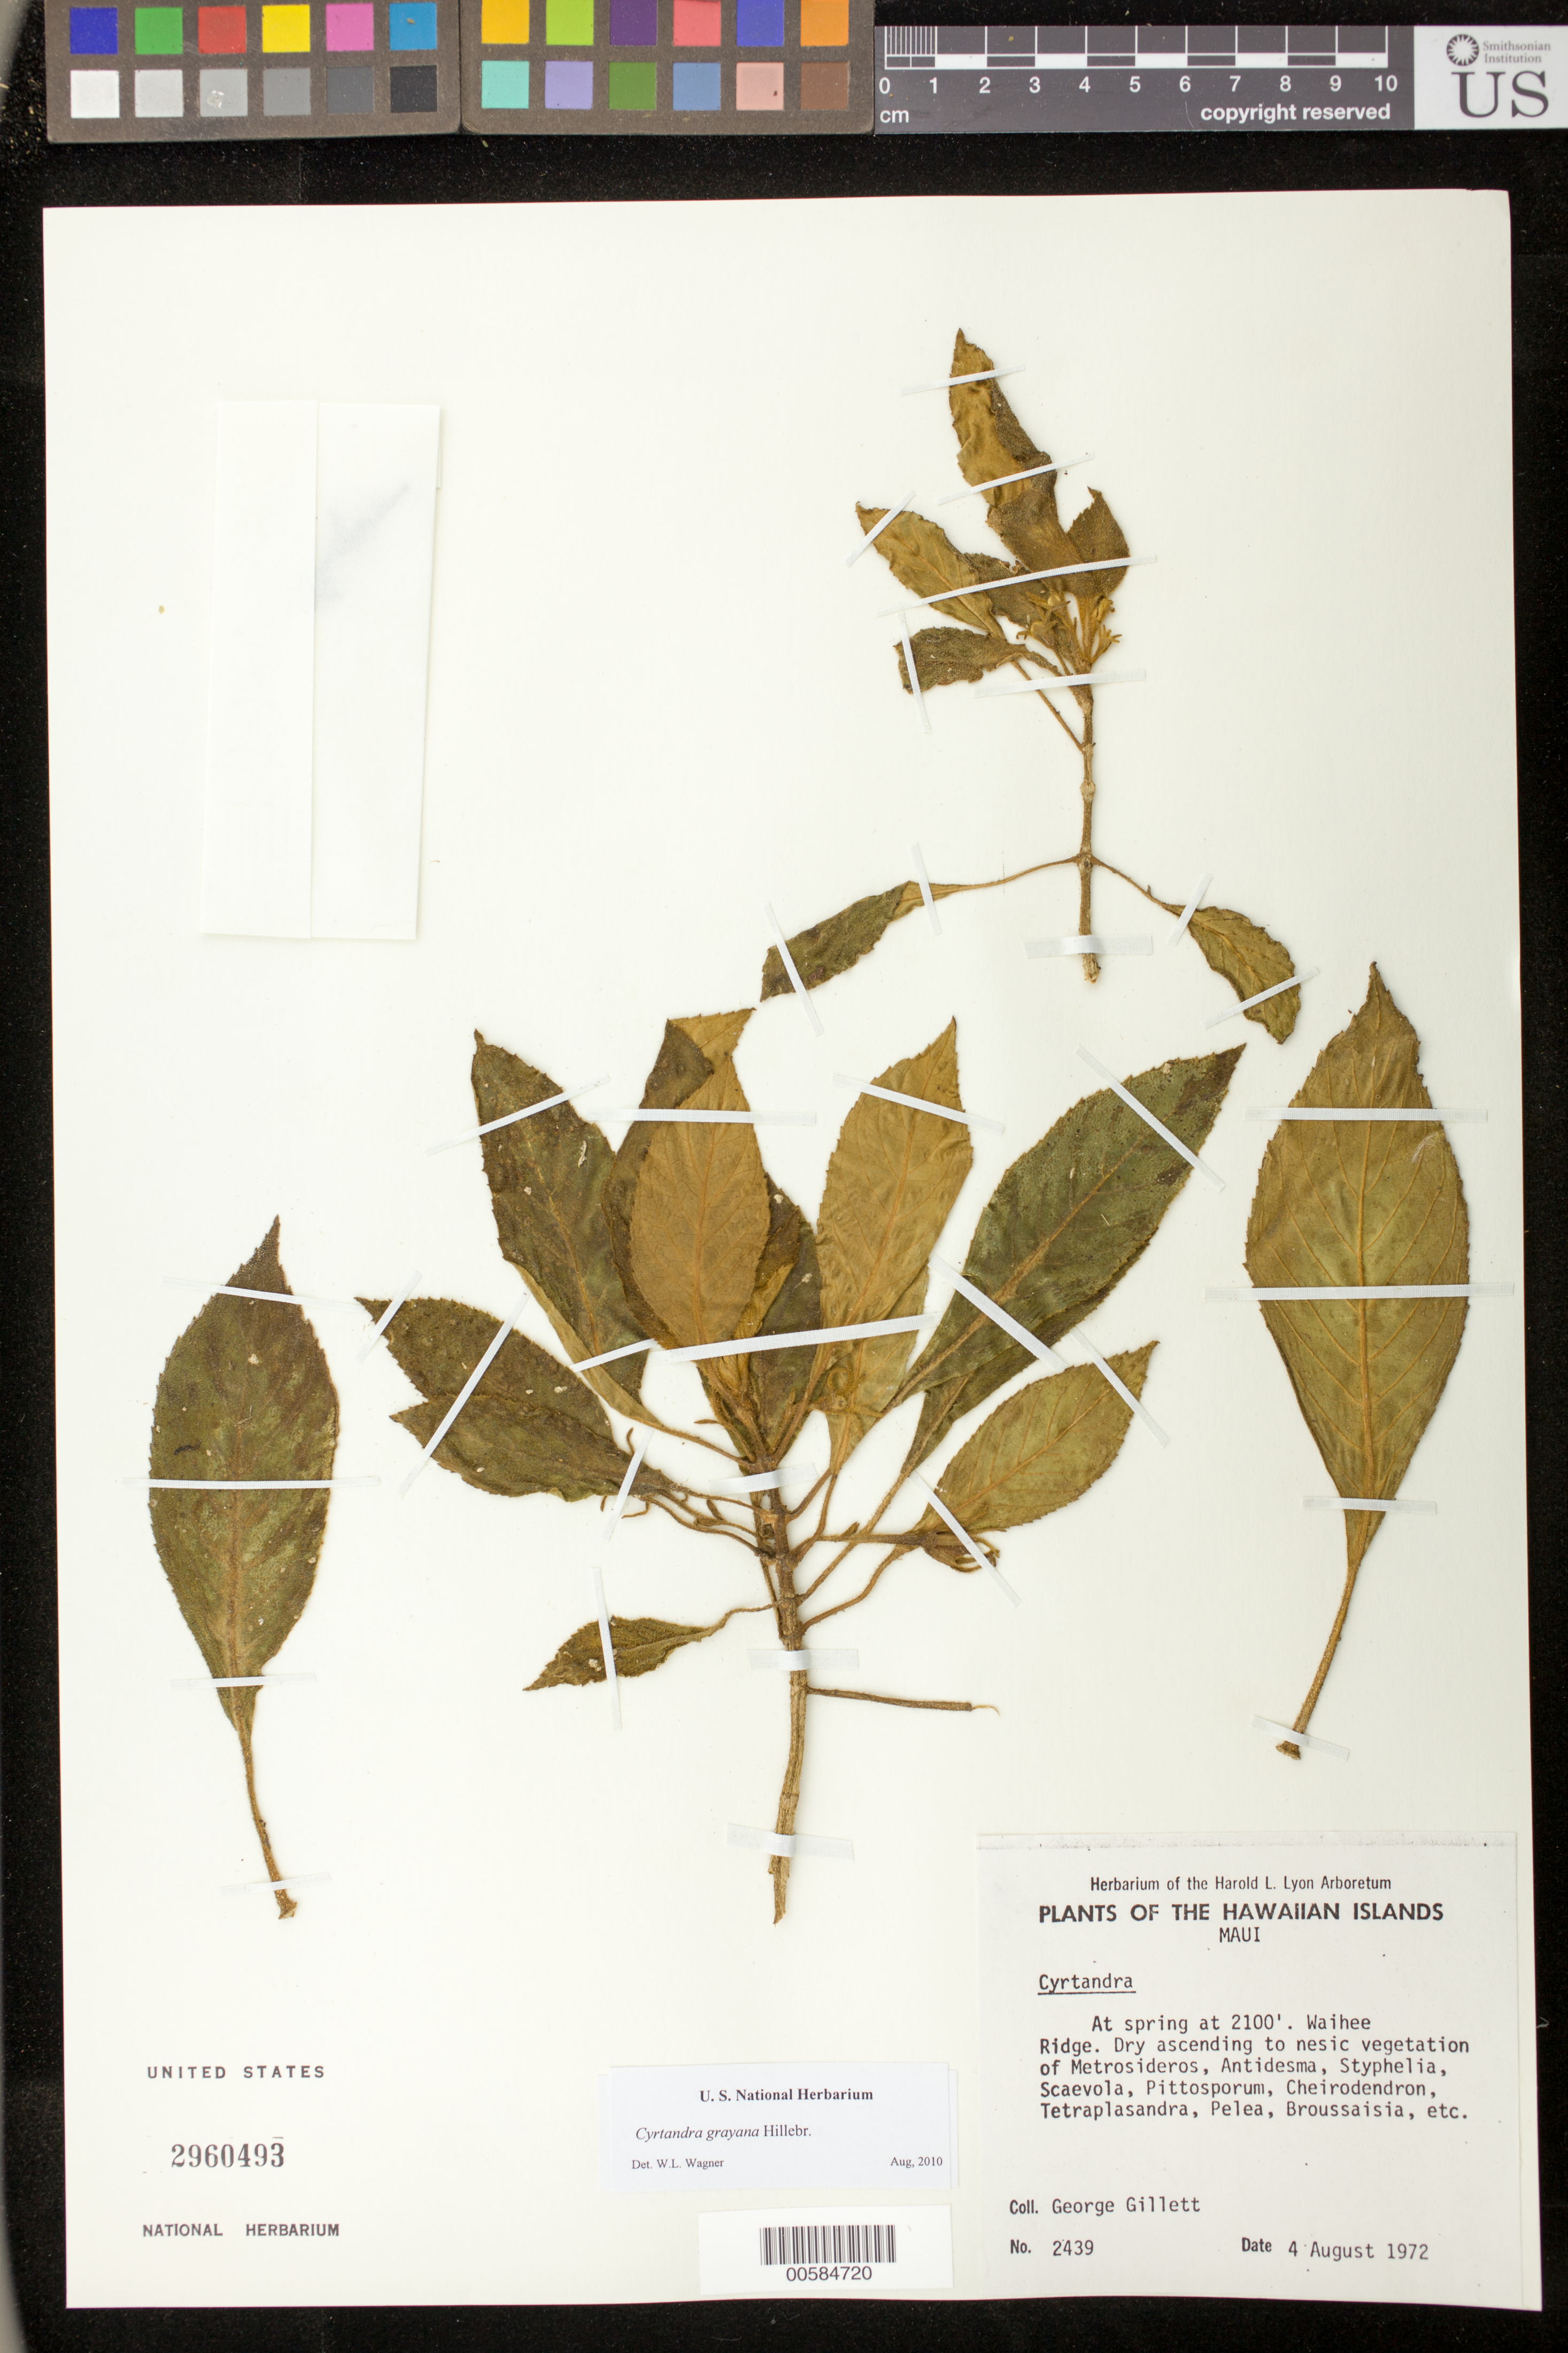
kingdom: Plantae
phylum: Tracheophyta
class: Magnoliopsida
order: Lamiales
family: Gesneriaceae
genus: Cyrtandra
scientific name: Cyrtandra hashimotoi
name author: Rock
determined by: Wagner, W. L., (BOT), Smithsonian Institution - National Museum of Natural History (UNITED STATES)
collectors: G. Gillett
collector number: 2439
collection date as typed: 4 Aug 1972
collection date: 1972-08-04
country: United States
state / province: Hawaii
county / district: Maui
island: Maui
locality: Waihee Ridge.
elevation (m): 640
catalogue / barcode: US 2960493